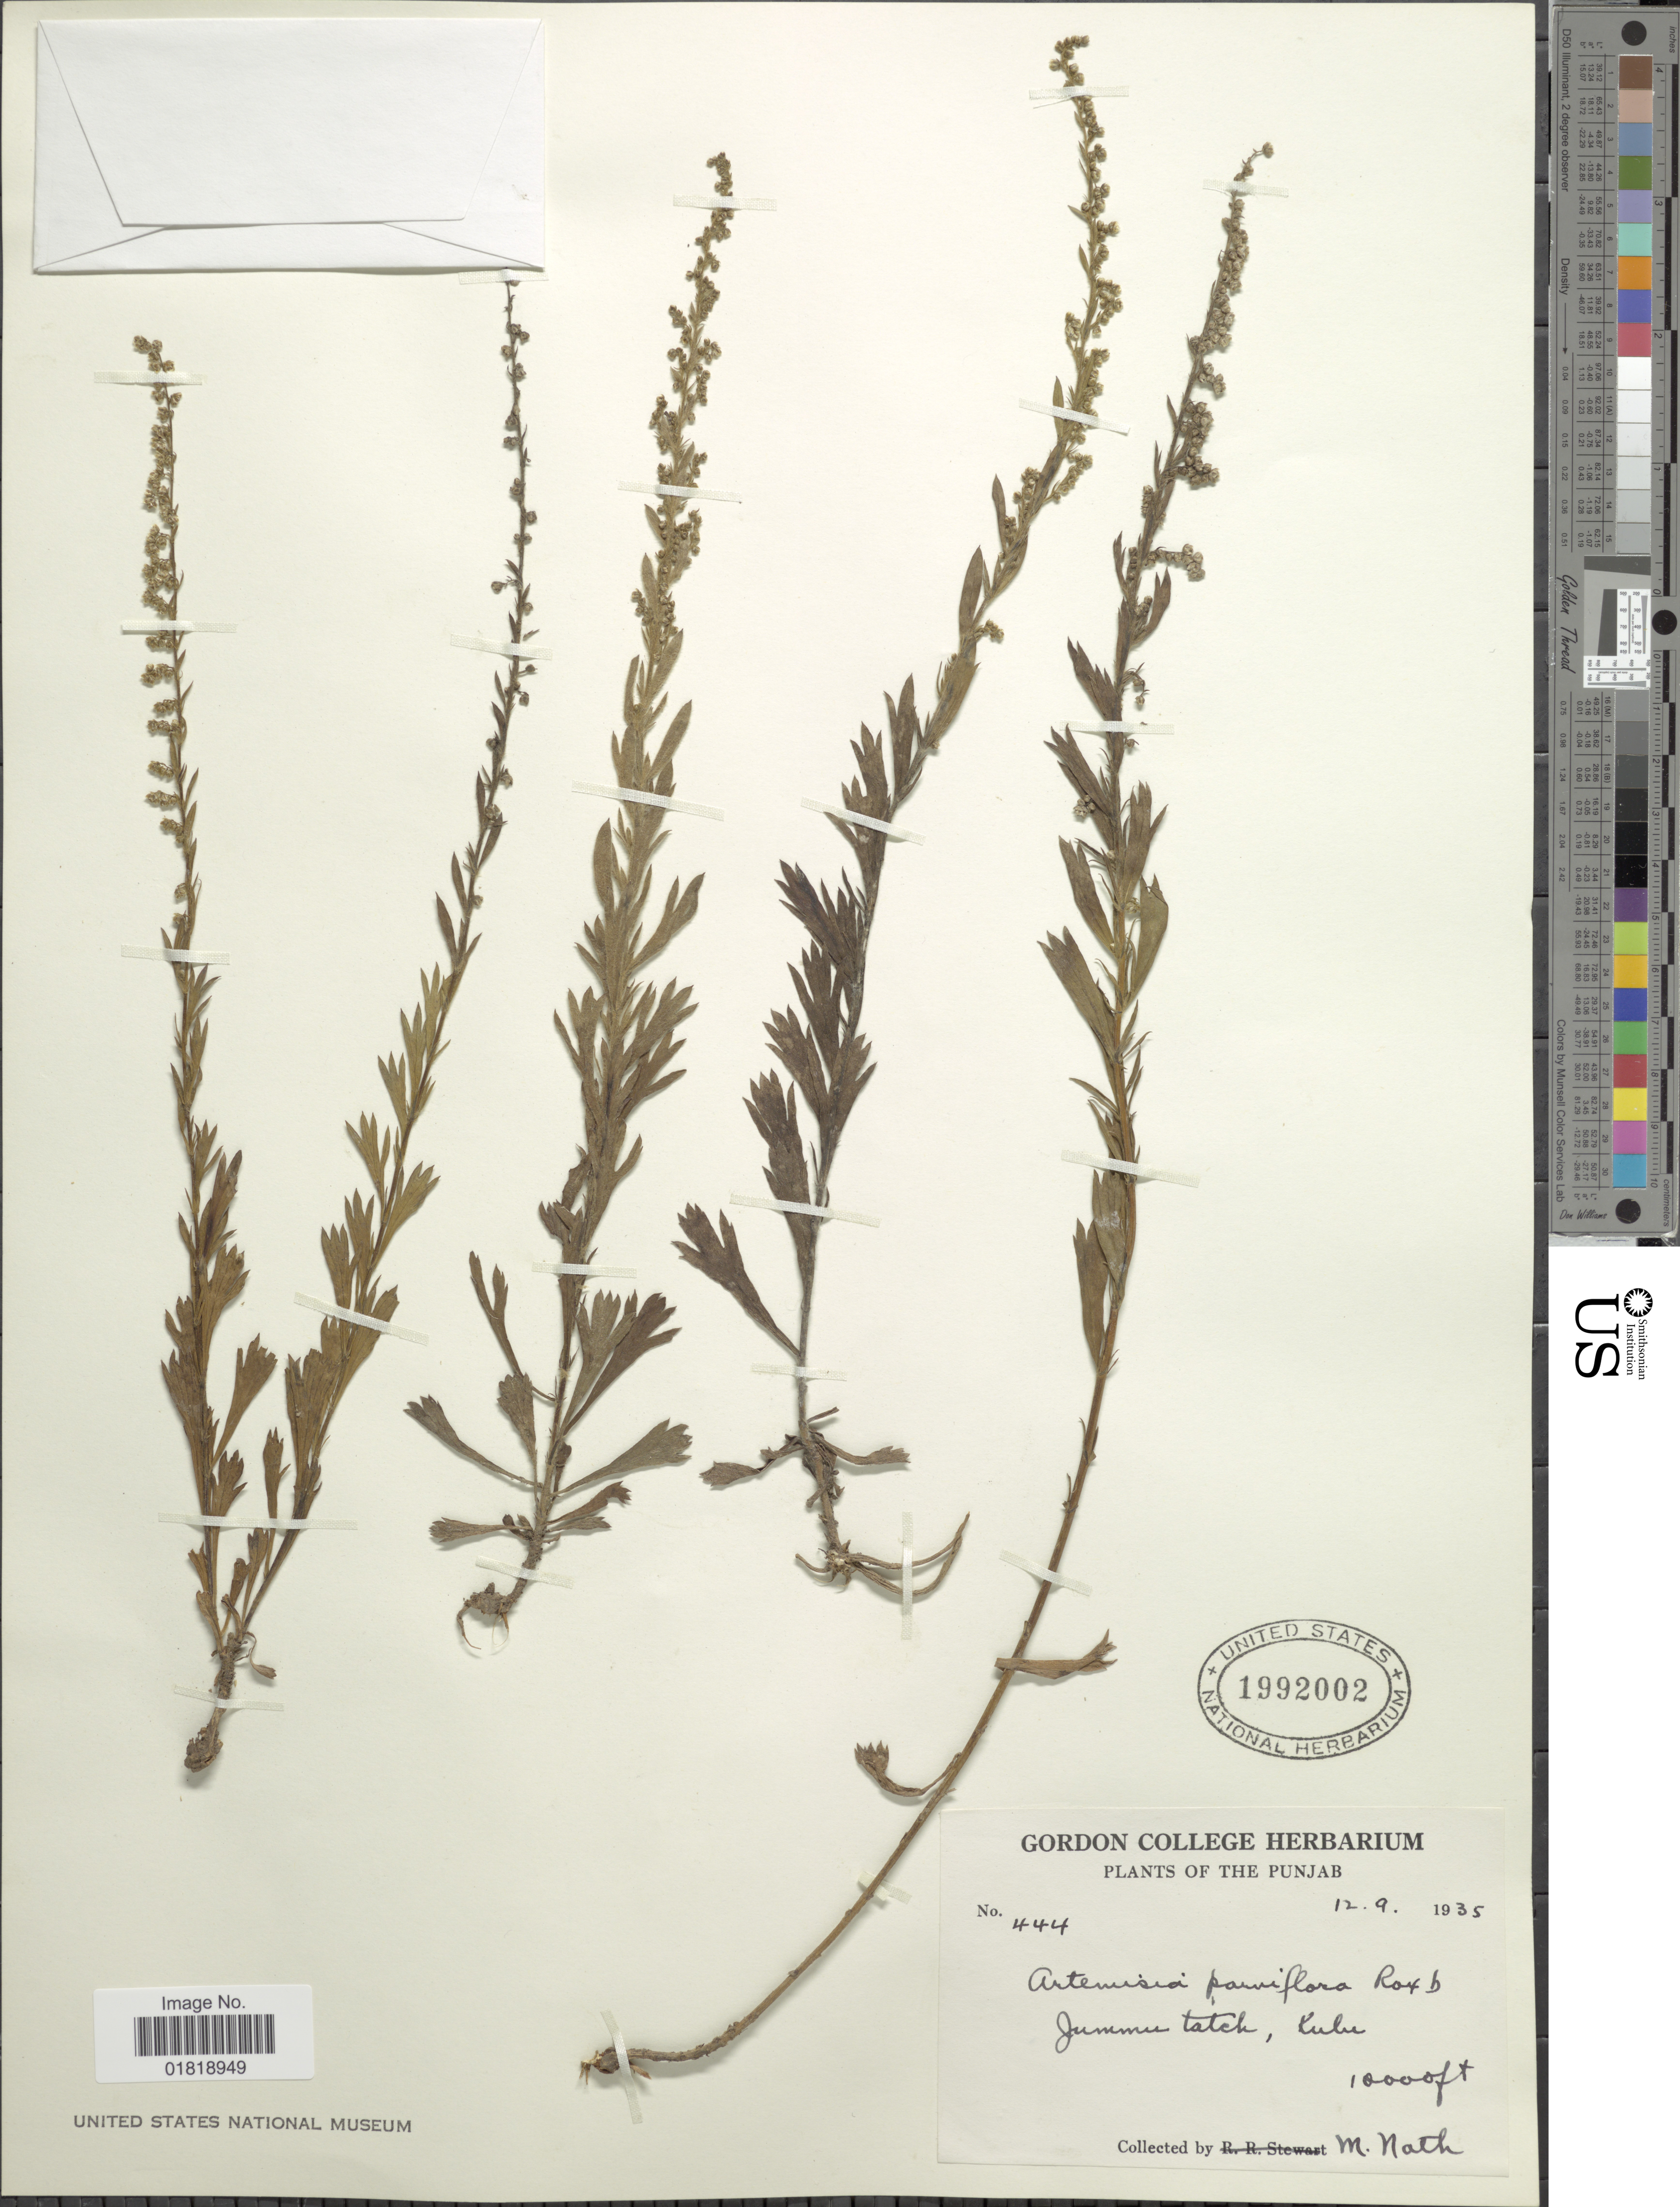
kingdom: Plantae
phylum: Tracheophyta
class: Magnoliopsida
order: Asterales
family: Asteraceae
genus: Artemisia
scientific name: Artemisia parviflora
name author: Roxb.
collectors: M. Nath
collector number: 444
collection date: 1935-09-12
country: India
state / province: Punjab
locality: Jummu Tatch, Kulu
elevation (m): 3048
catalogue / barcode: US 1992002